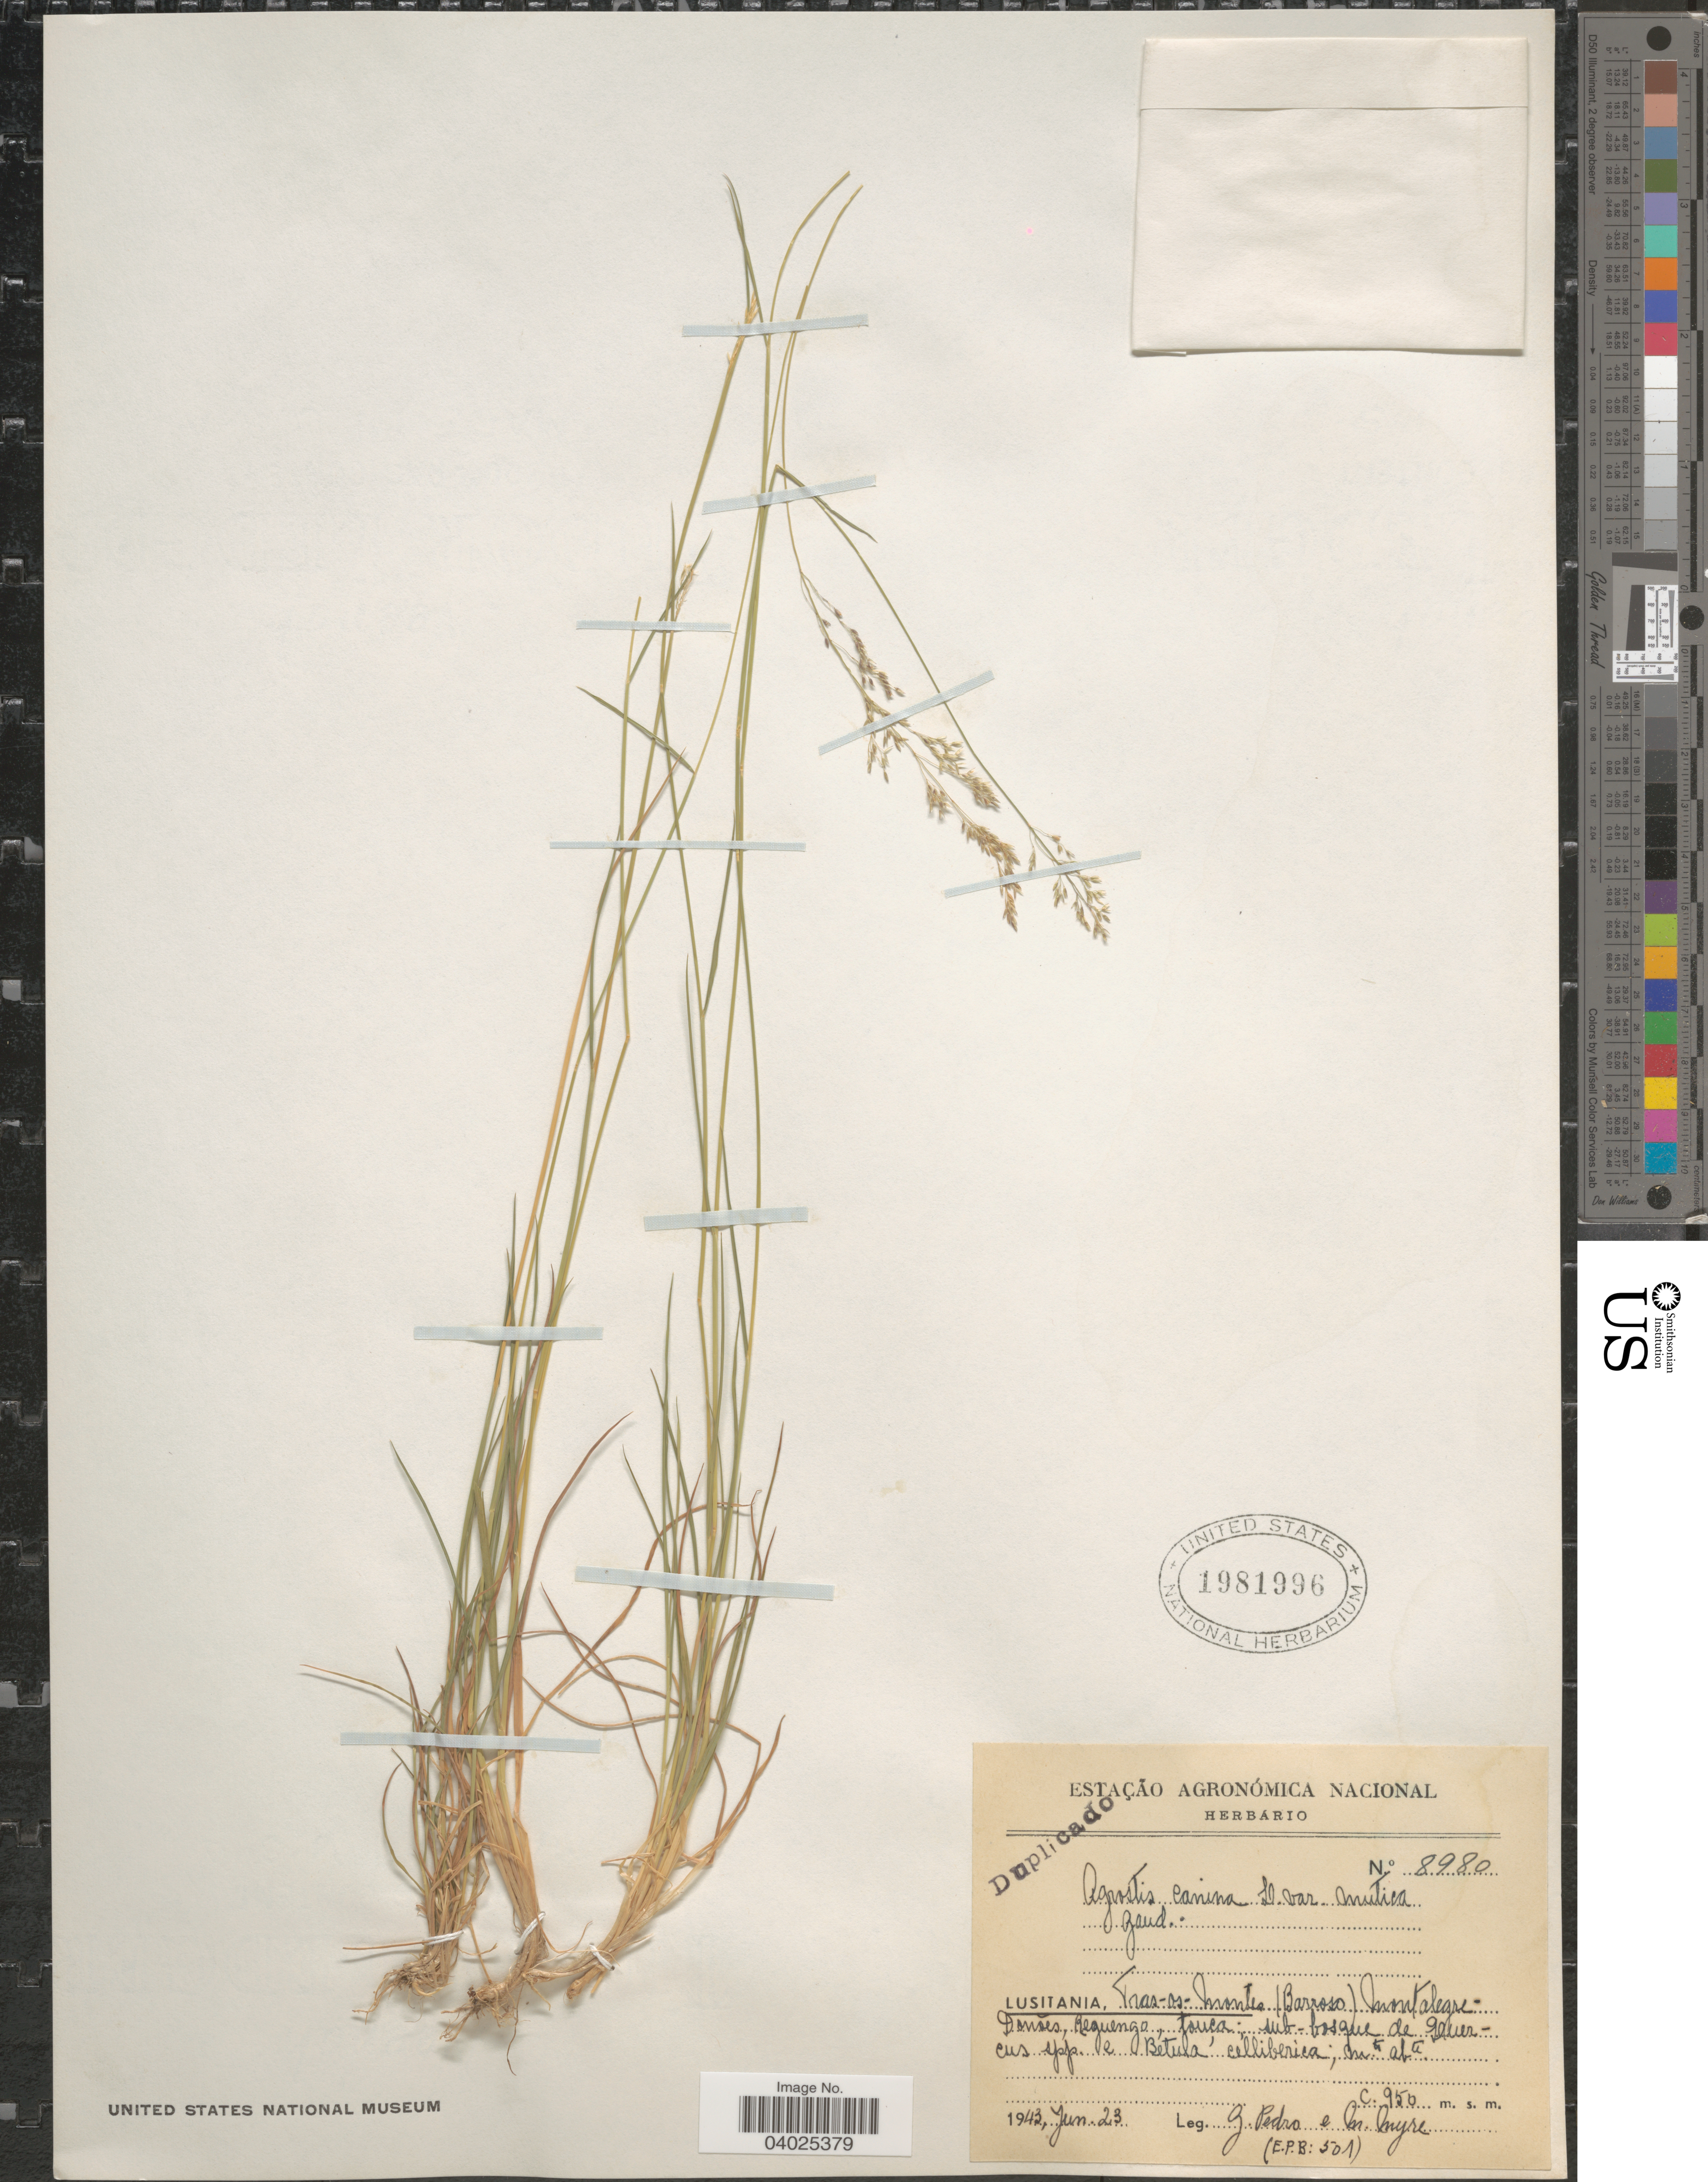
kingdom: Plantae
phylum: Tracheophyta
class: Liliopsida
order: Poales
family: Poaceae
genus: Agrostis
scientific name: Agrostis canina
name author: L.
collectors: G. Pedro & Myre, M.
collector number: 8980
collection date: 1943-06-23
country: Portugal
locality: Lusitania, Tras-os-montes (Barroso) Montalegre - Donões, Reguengo, Touca; uib [interpreted]-bosque de zauercus [interpreted] spp e Betula calliberica.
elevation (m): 950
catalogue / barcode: US 1981996